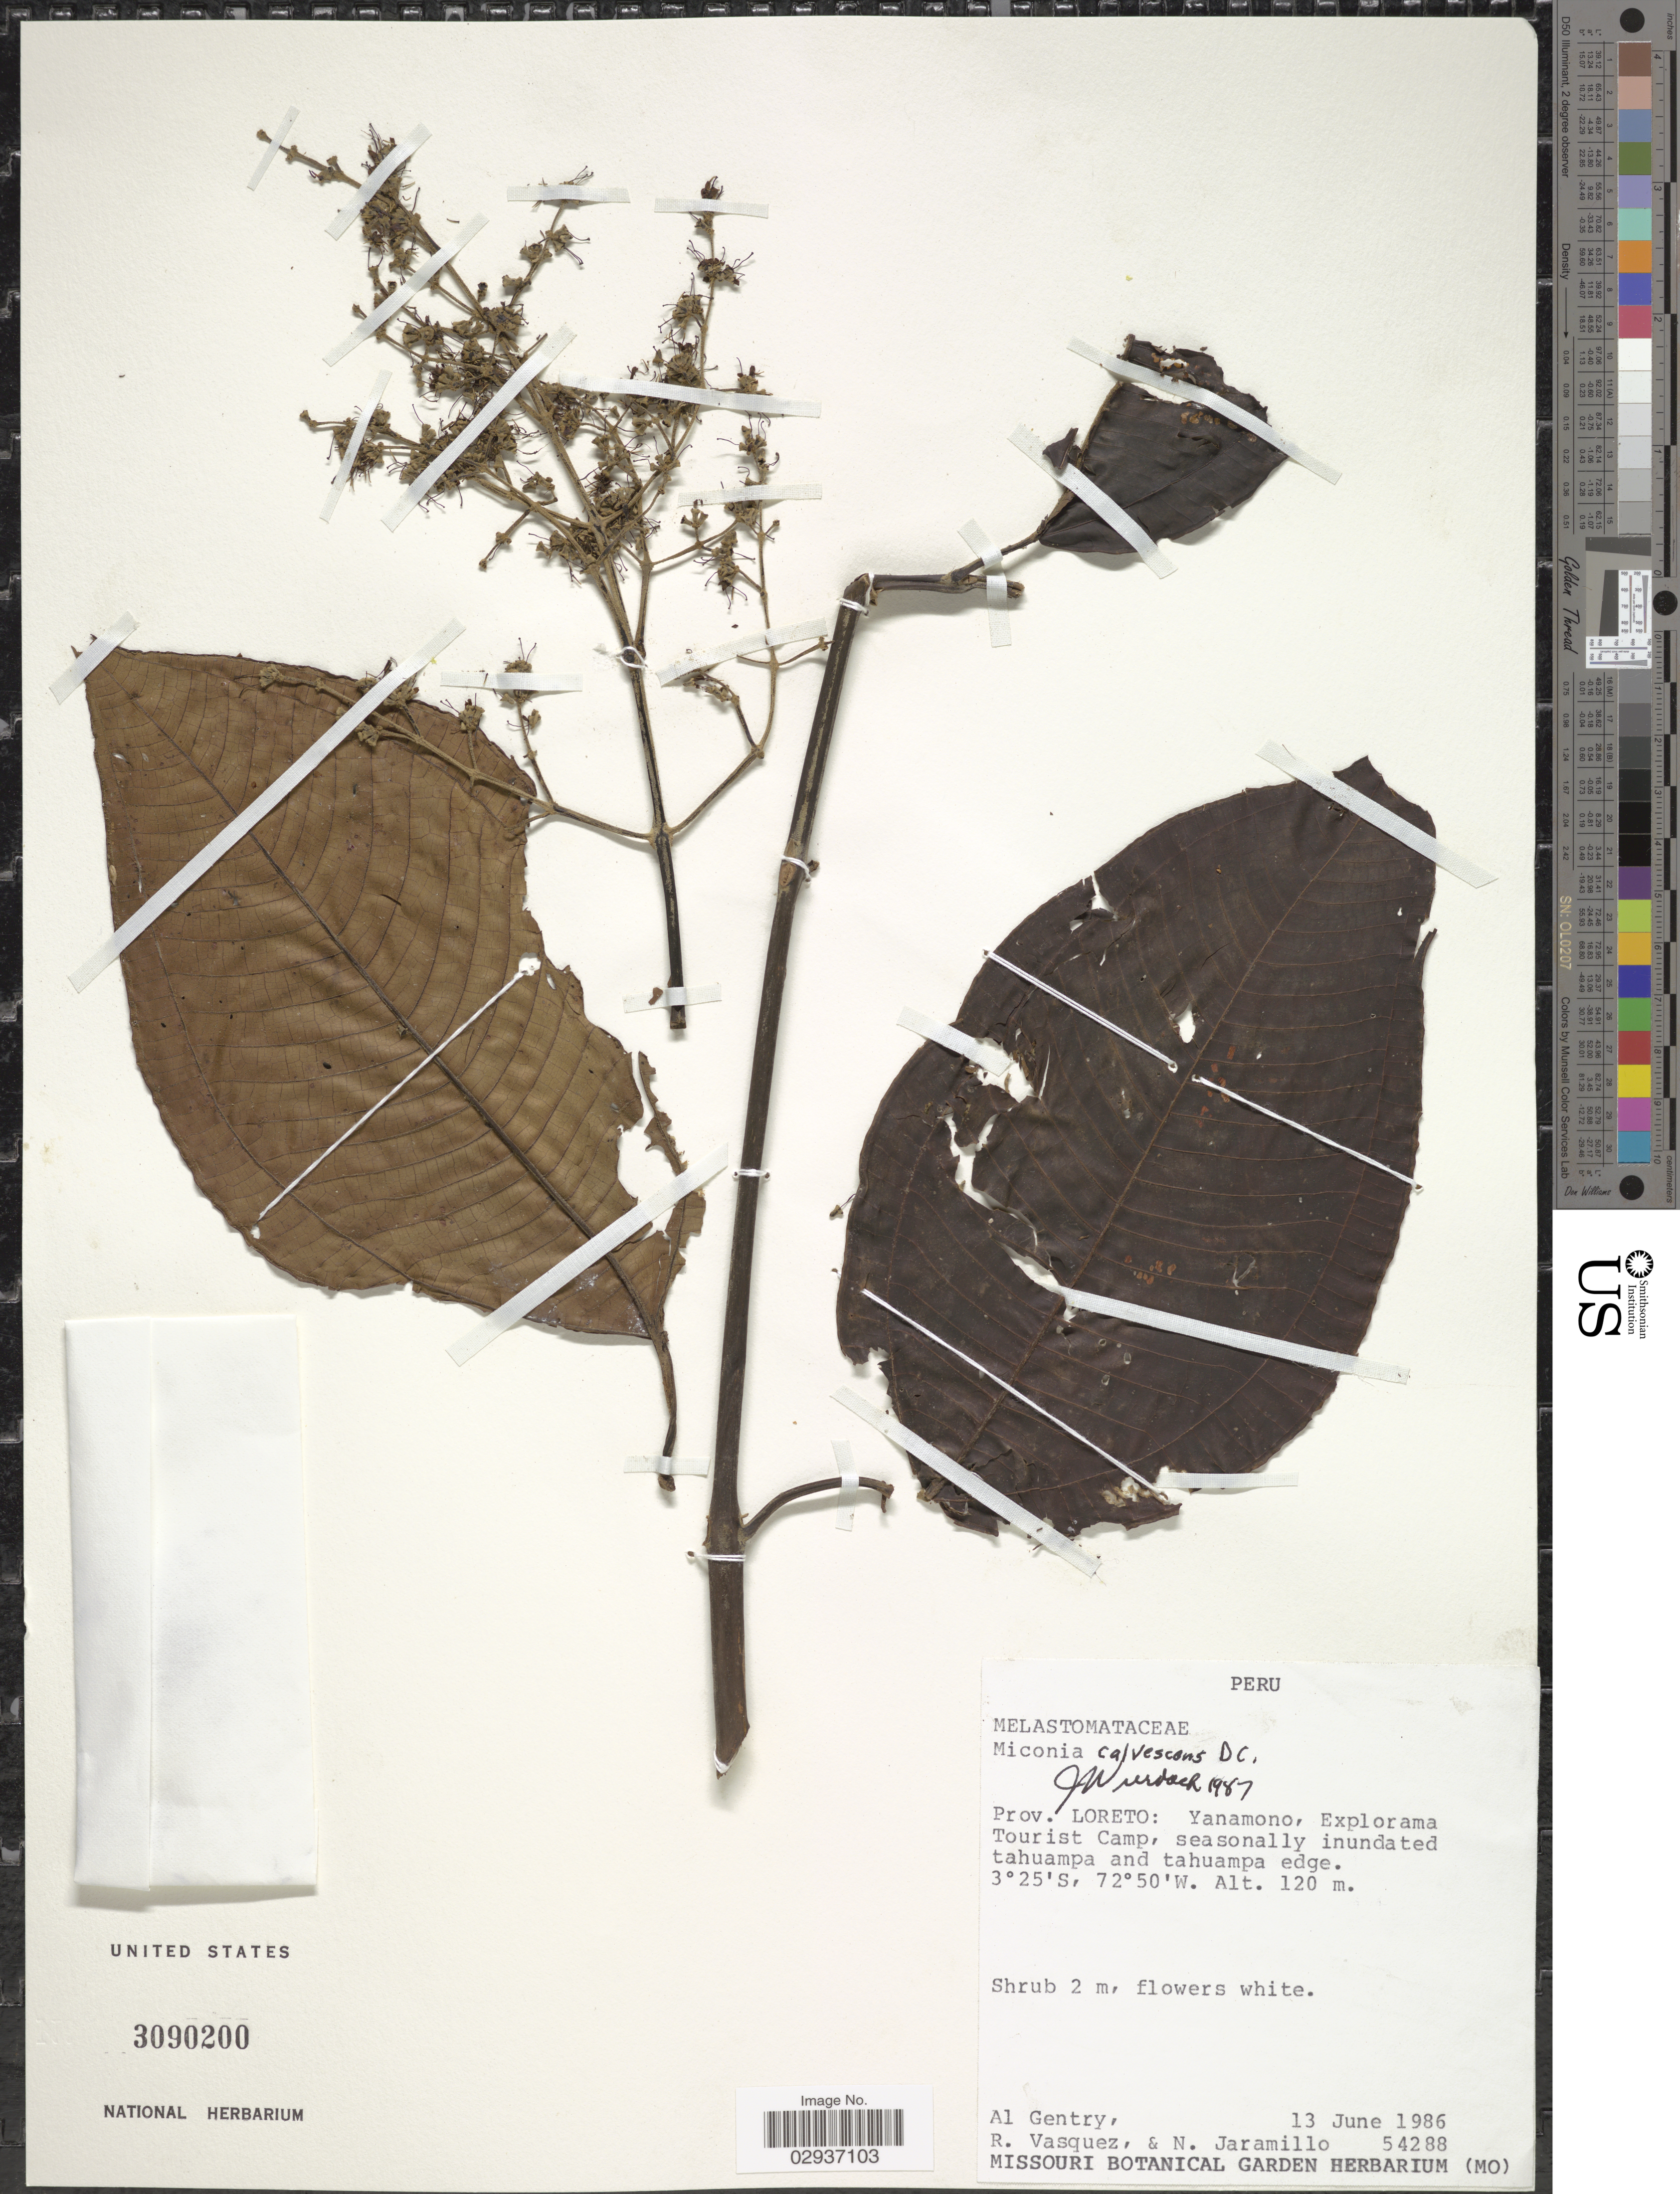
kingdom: Plantae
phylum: Tracheophyta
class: Magnoliopsida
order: Myrtales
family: Melastomataceae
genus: Miconia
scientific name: Miconia calvescens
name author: DC.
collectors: A. H. Gentry, R. Vasquez & N. Jaramillo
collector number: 54288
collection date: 1986-06-13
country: Peru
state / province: Loreto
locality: Prov. Loreto: Yanamono, Explorama Tourist Camp, seasonally inundated tahuampa and tahuampa edge.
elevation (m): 120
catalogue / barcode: US 3090200